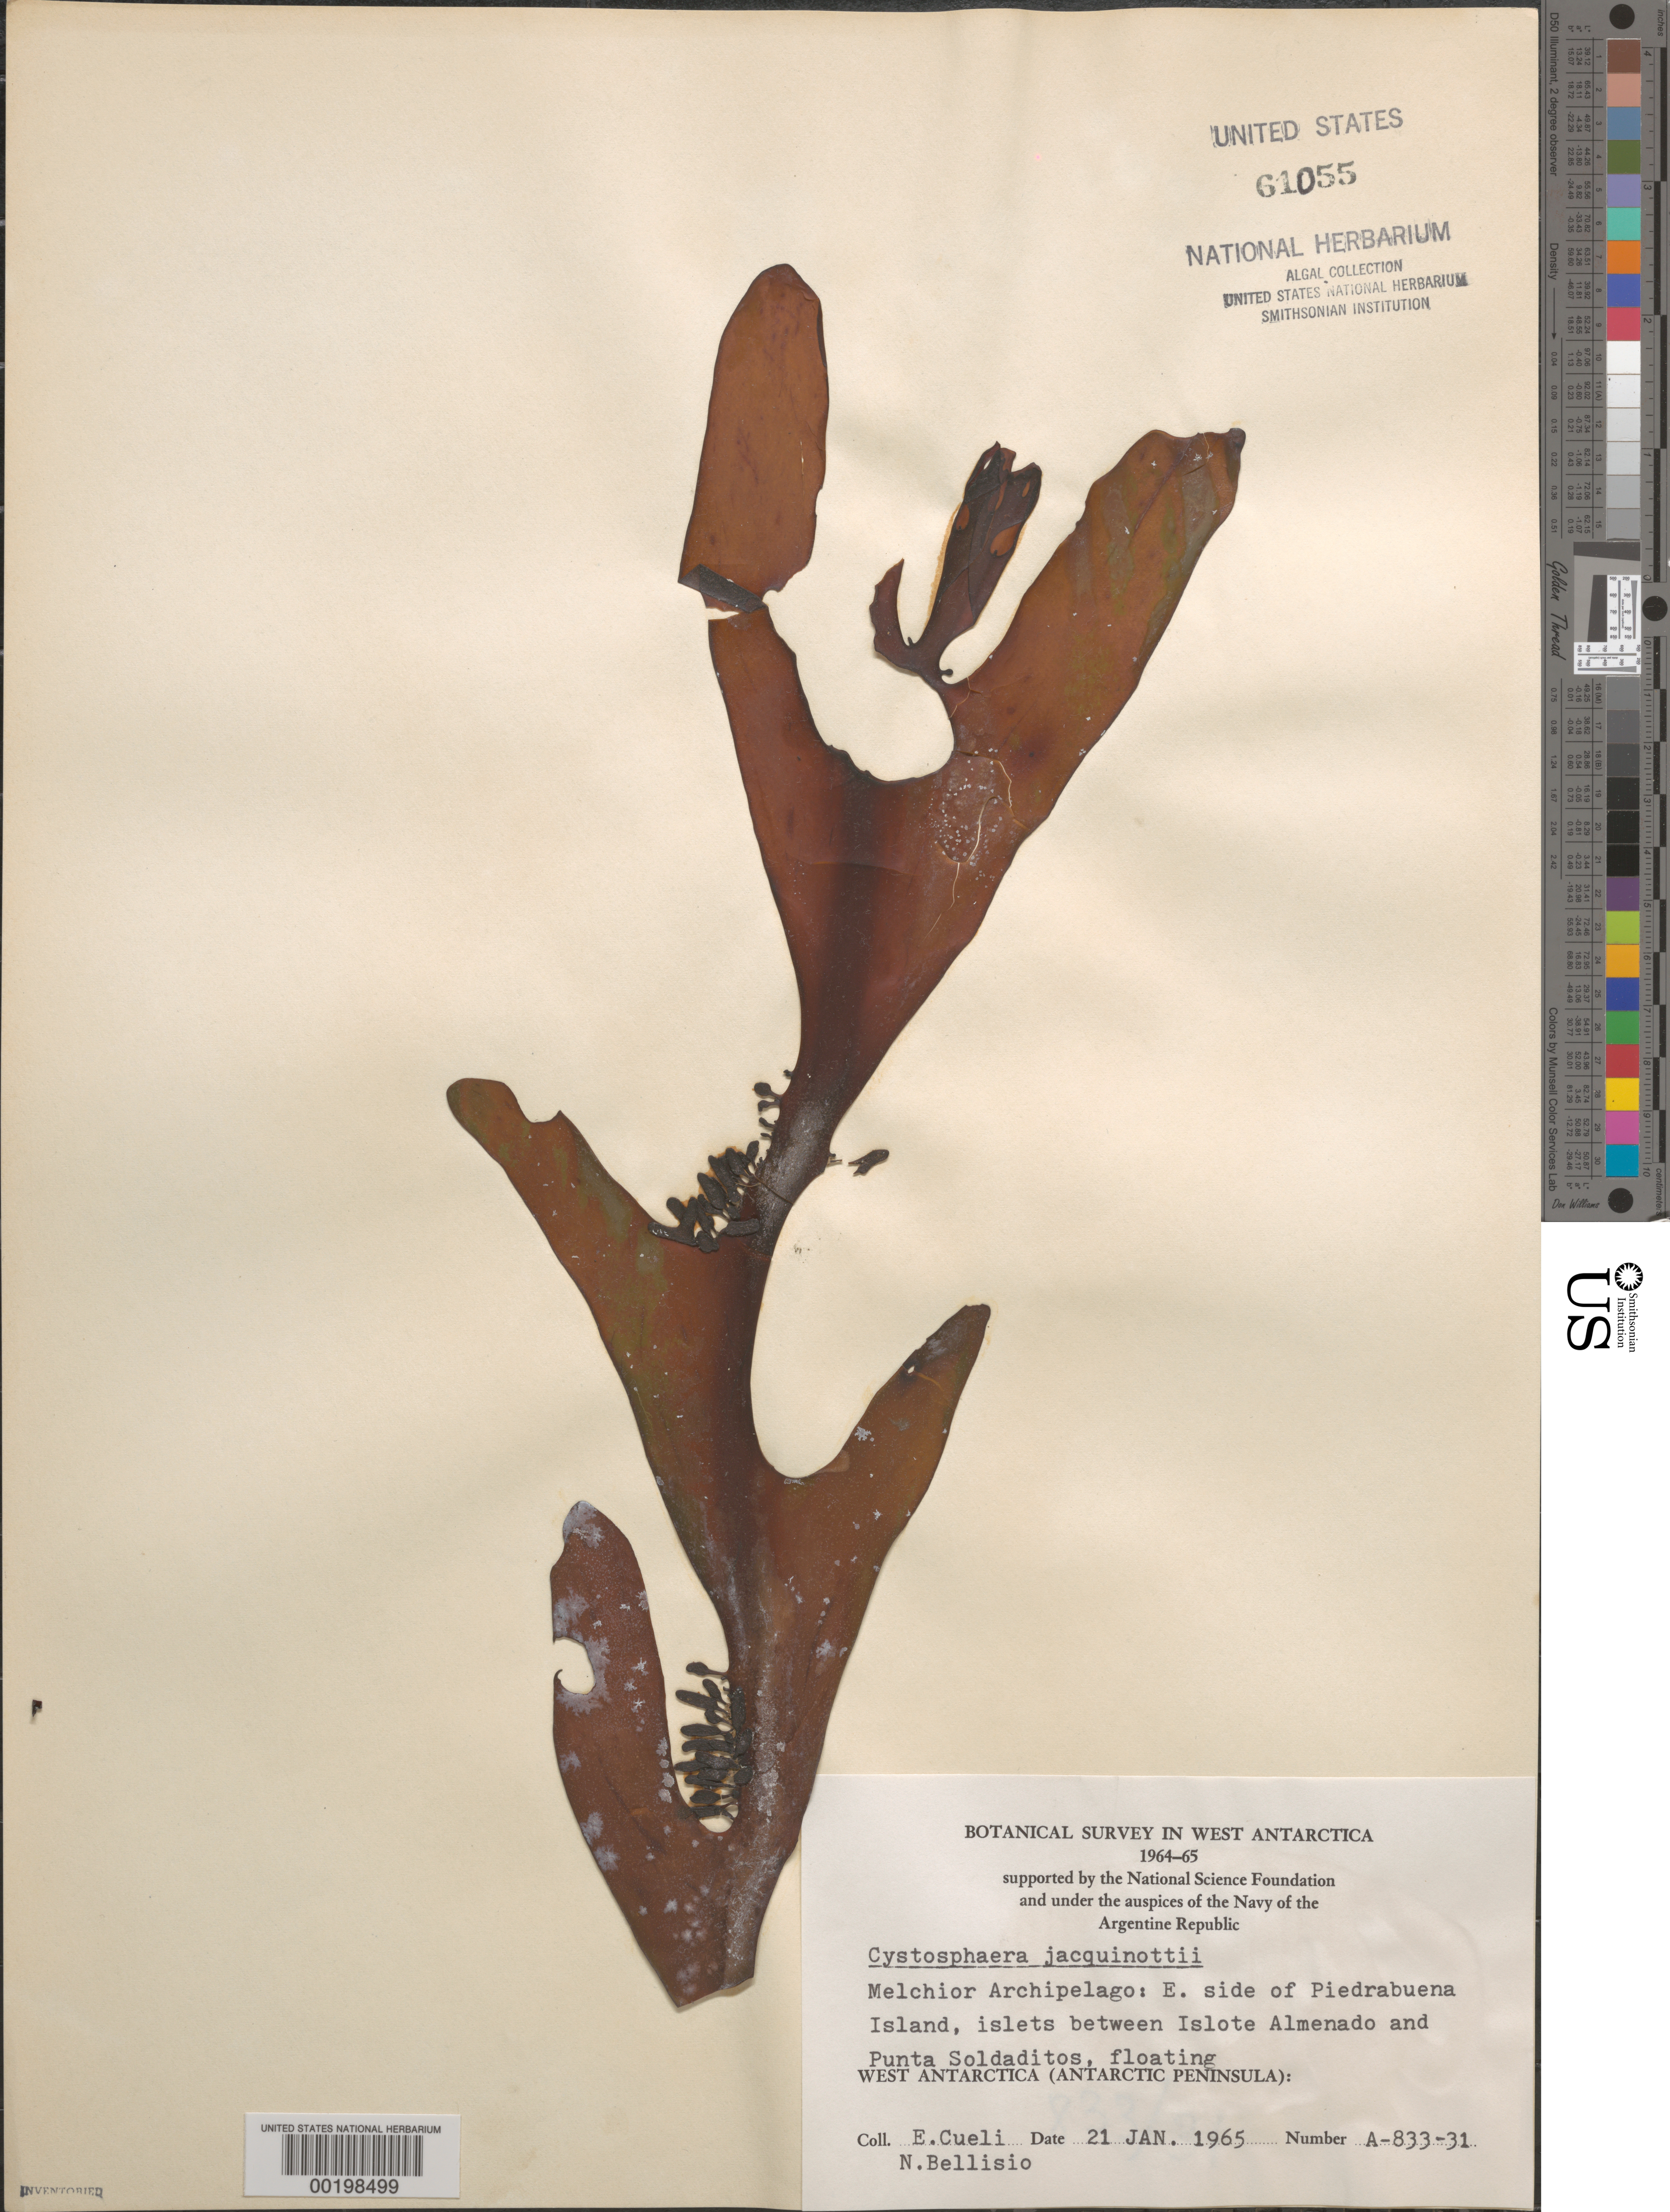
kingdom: Chromista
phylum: Ochrophyta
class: Phaeophyceae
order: Fucales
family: Seirococcaceae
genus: Cystosphaera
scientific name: Cystosphaera jacquinotii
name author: (Montagne) Skottsberg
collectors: E. Cueli & N. Bellisio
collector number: A-833-31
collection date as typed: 21 Jan 1965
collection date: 1965-01-21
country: Antarctica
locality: Eta Island, islets between Islote Almenado & Punta Soladitos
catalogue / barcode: US 61055